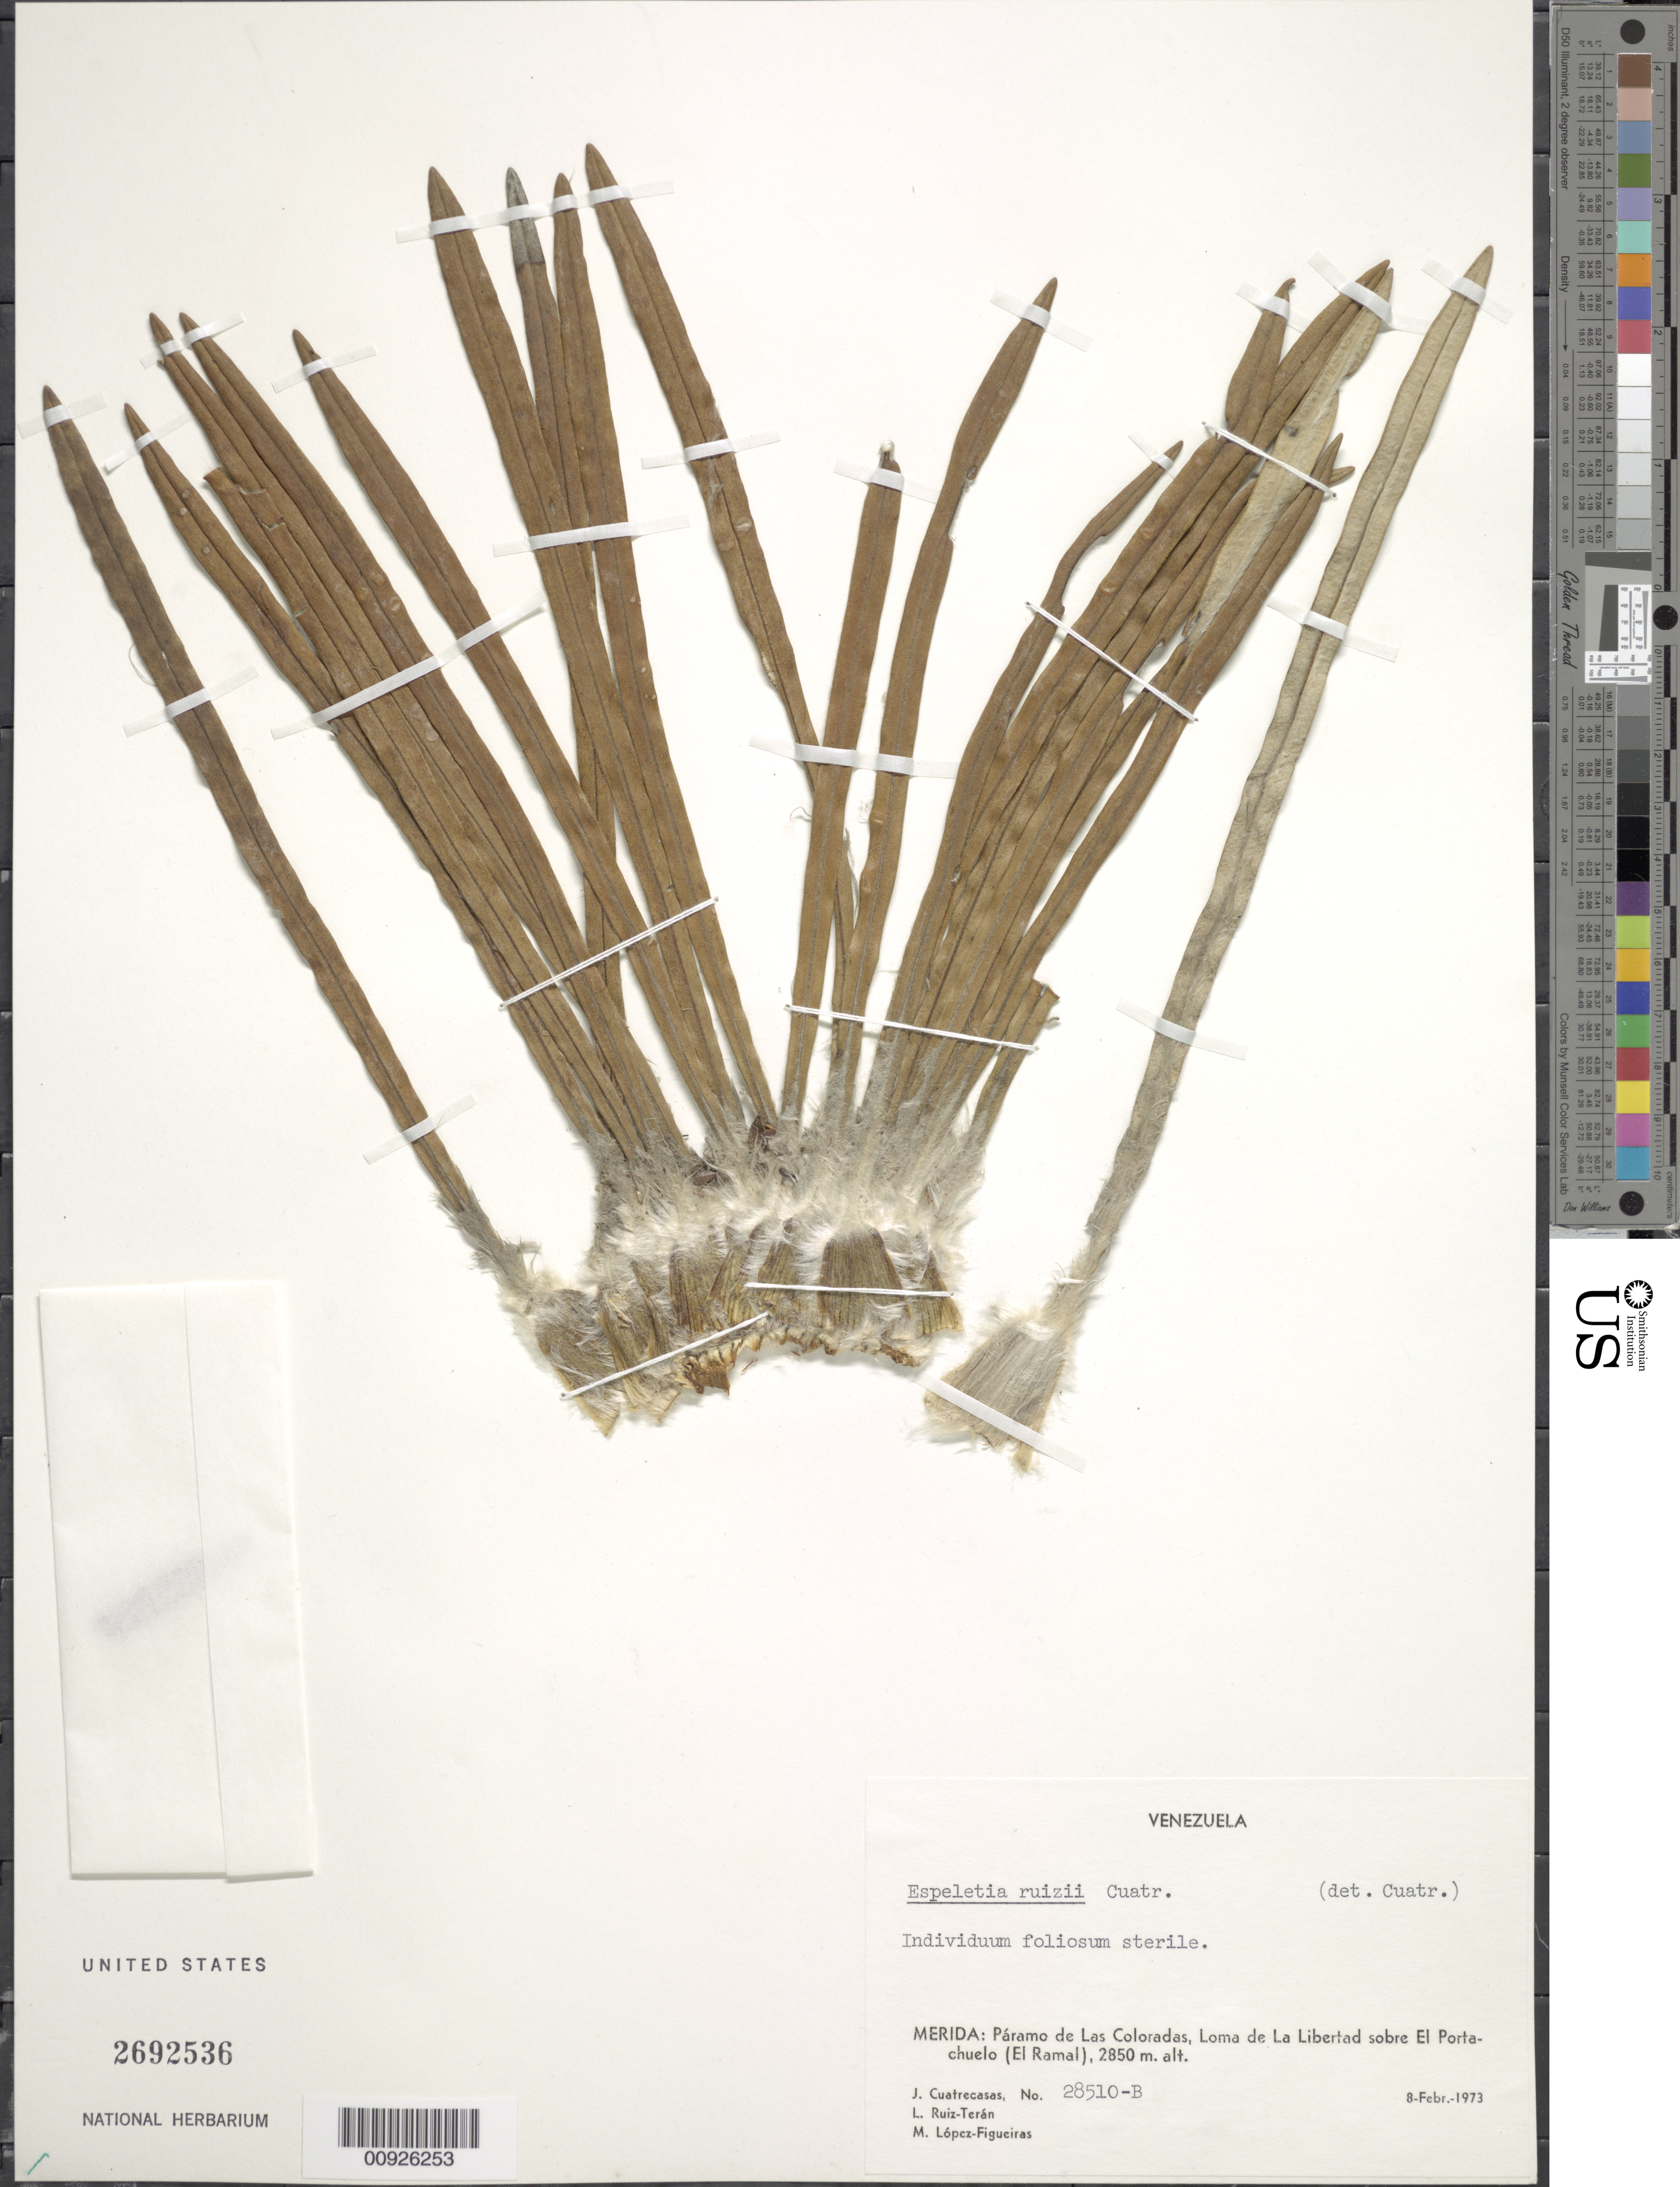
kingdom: Plantae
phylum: Tracheophyta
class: Magnoliopsida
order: Asterales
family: Asteraceae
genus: Ruilopezia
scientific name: Ruilopezia ruizii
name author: (Cuatrec.) Cuatrec.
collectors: J. Cuatrecasas, L. E. Ruíz-Terán & M. López Figueiras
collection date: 1973-02-08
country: Venezuela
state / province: Mérida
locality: P. de las Coloradas. Loma de la Libertad sobre El Portachuelo (El Ramal)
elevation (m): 2850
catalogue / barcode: US 2692536